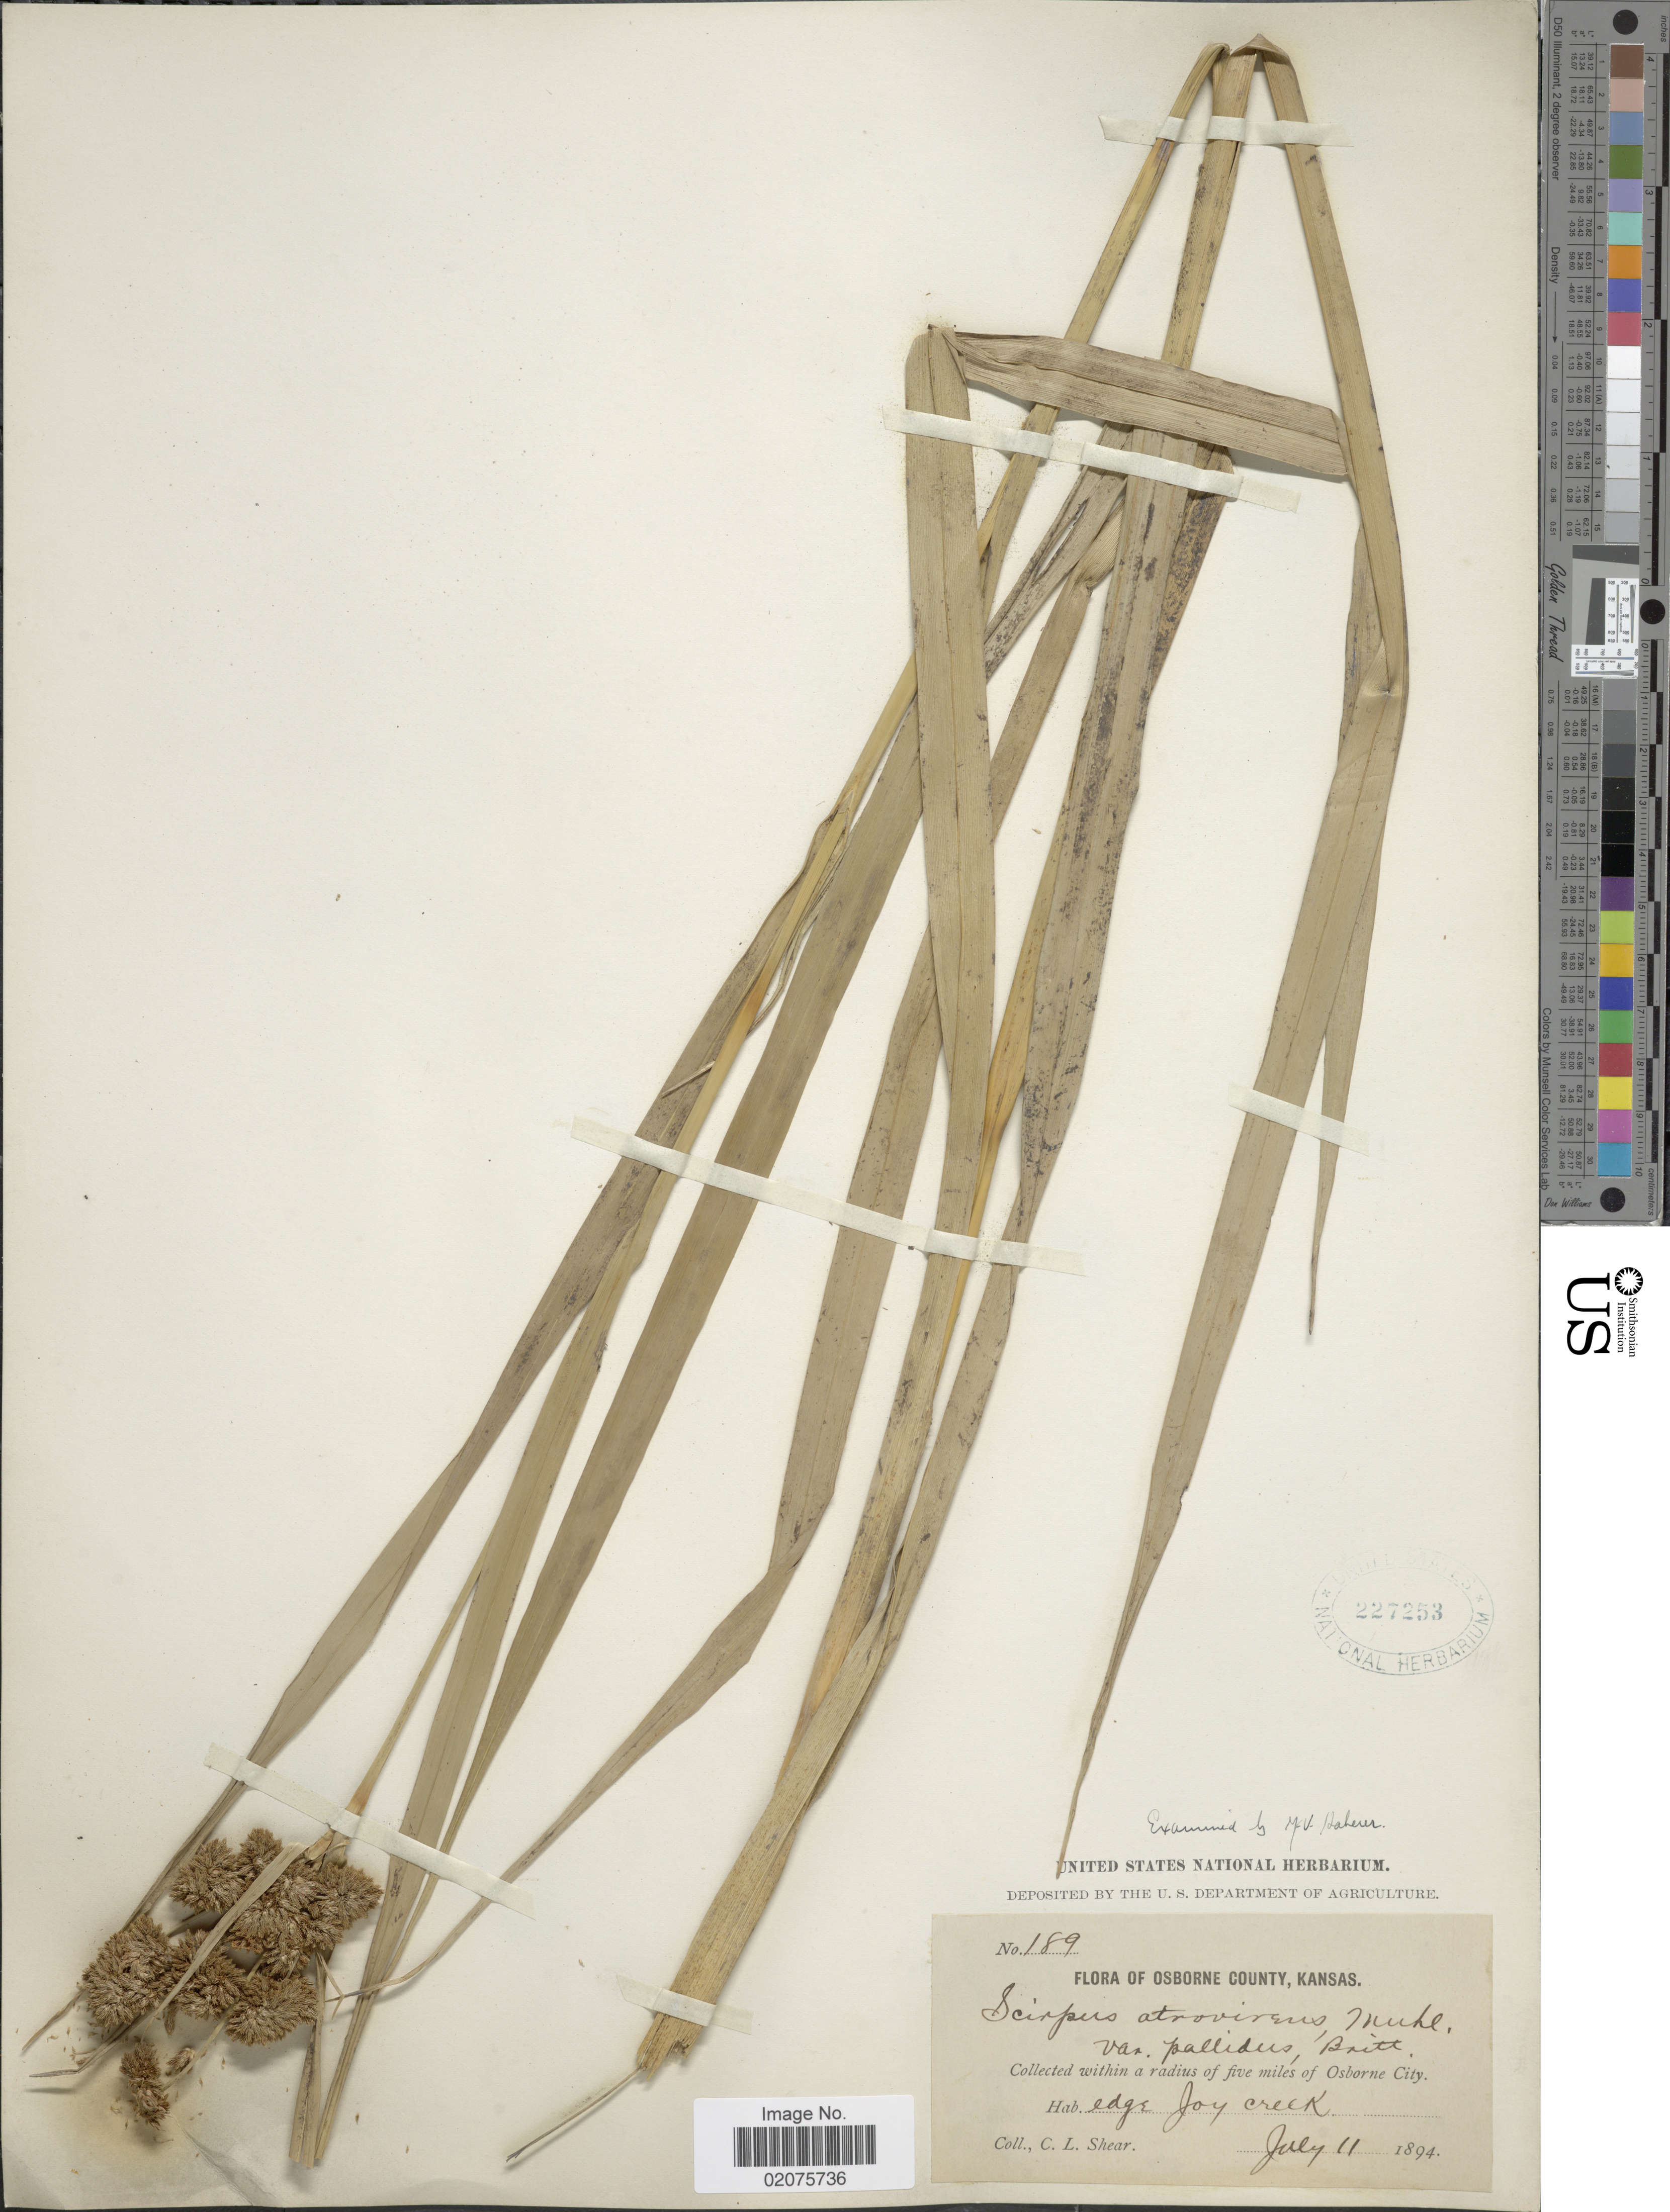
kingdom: Plantae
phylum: Tracheophyta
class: Liliopsida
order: Poales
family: Cyperaceae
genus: Scirpus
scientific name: Scirpus pallidus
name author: (Britton) Fernald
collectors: C. L. Shear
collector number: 189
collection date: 1894-07-11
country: United States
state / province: Kansas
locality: Osborne County. Within a radius of five miles of Osborne City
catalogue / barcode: US 227253